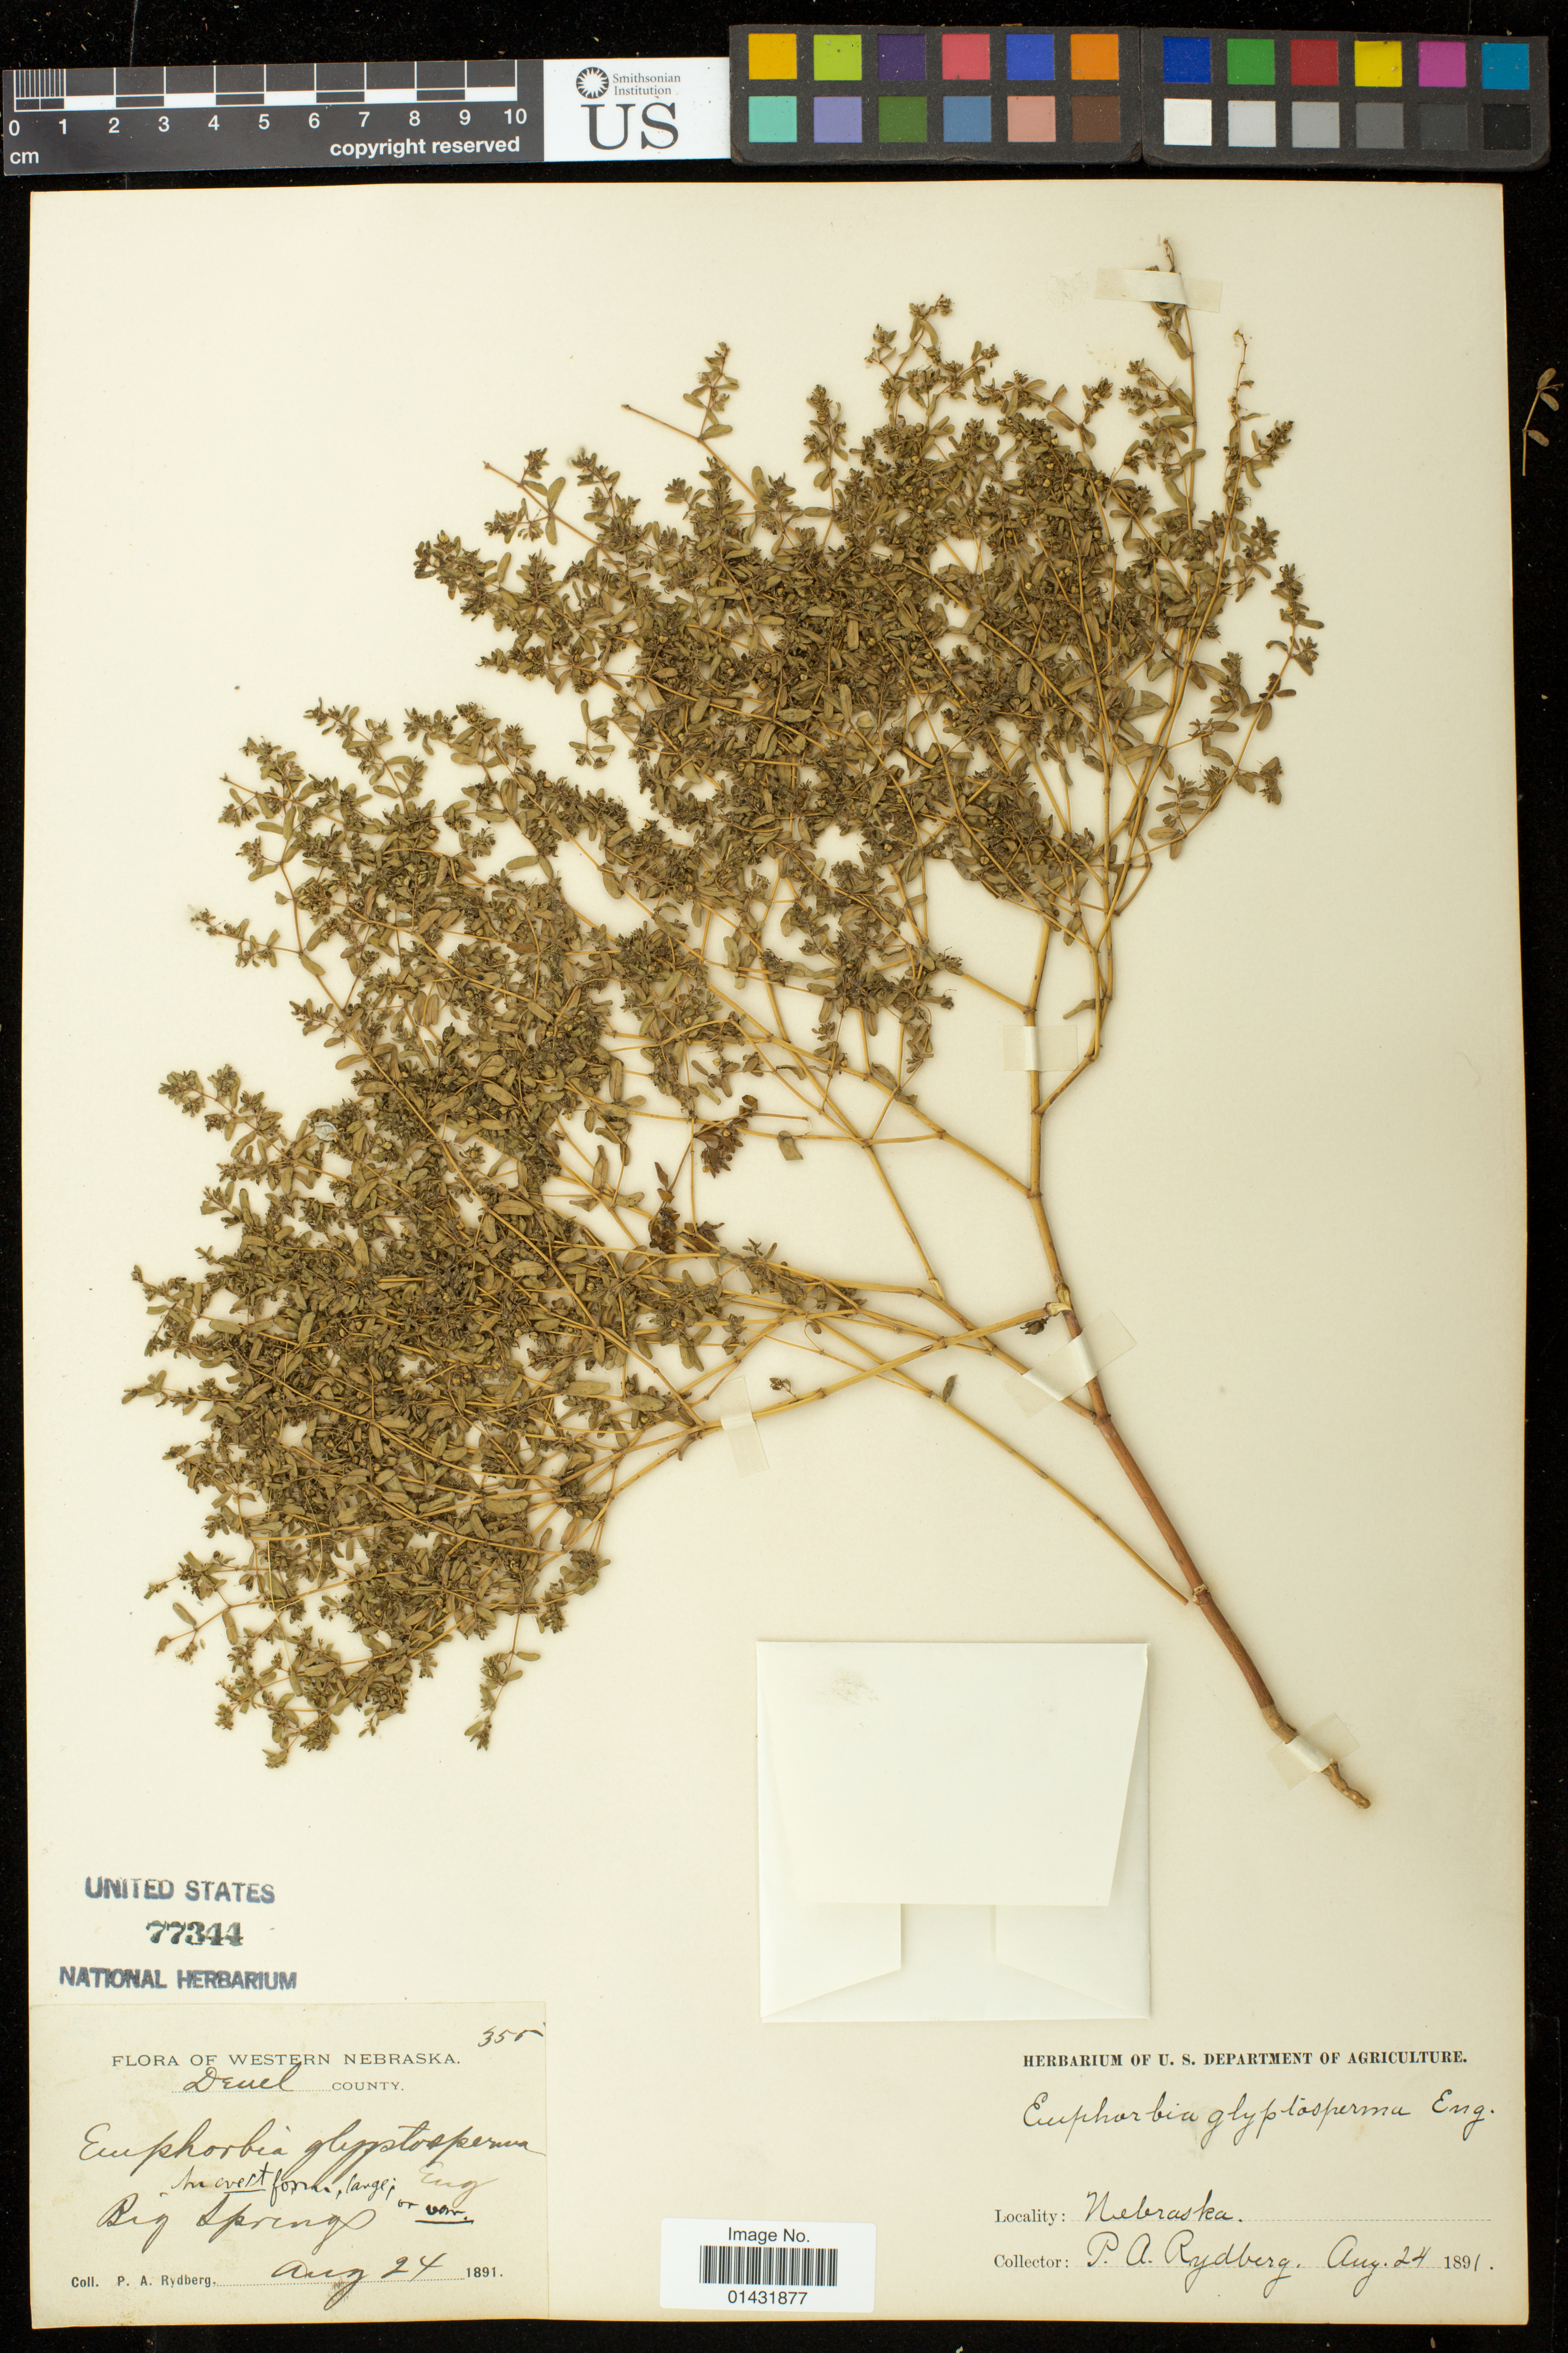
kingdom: Plantae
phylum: Tracheophyta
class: Magnoliopsida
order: Malpighiales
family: Euphorbiaceae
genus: Euphorbia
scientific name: Euphorbia glyptosperma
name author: Engelm.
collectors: P. A. Rydberg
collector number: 356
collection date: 1891-08-24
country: United States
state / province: Nebraska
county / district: Deuel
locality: Big Springs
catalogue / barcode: US 77344